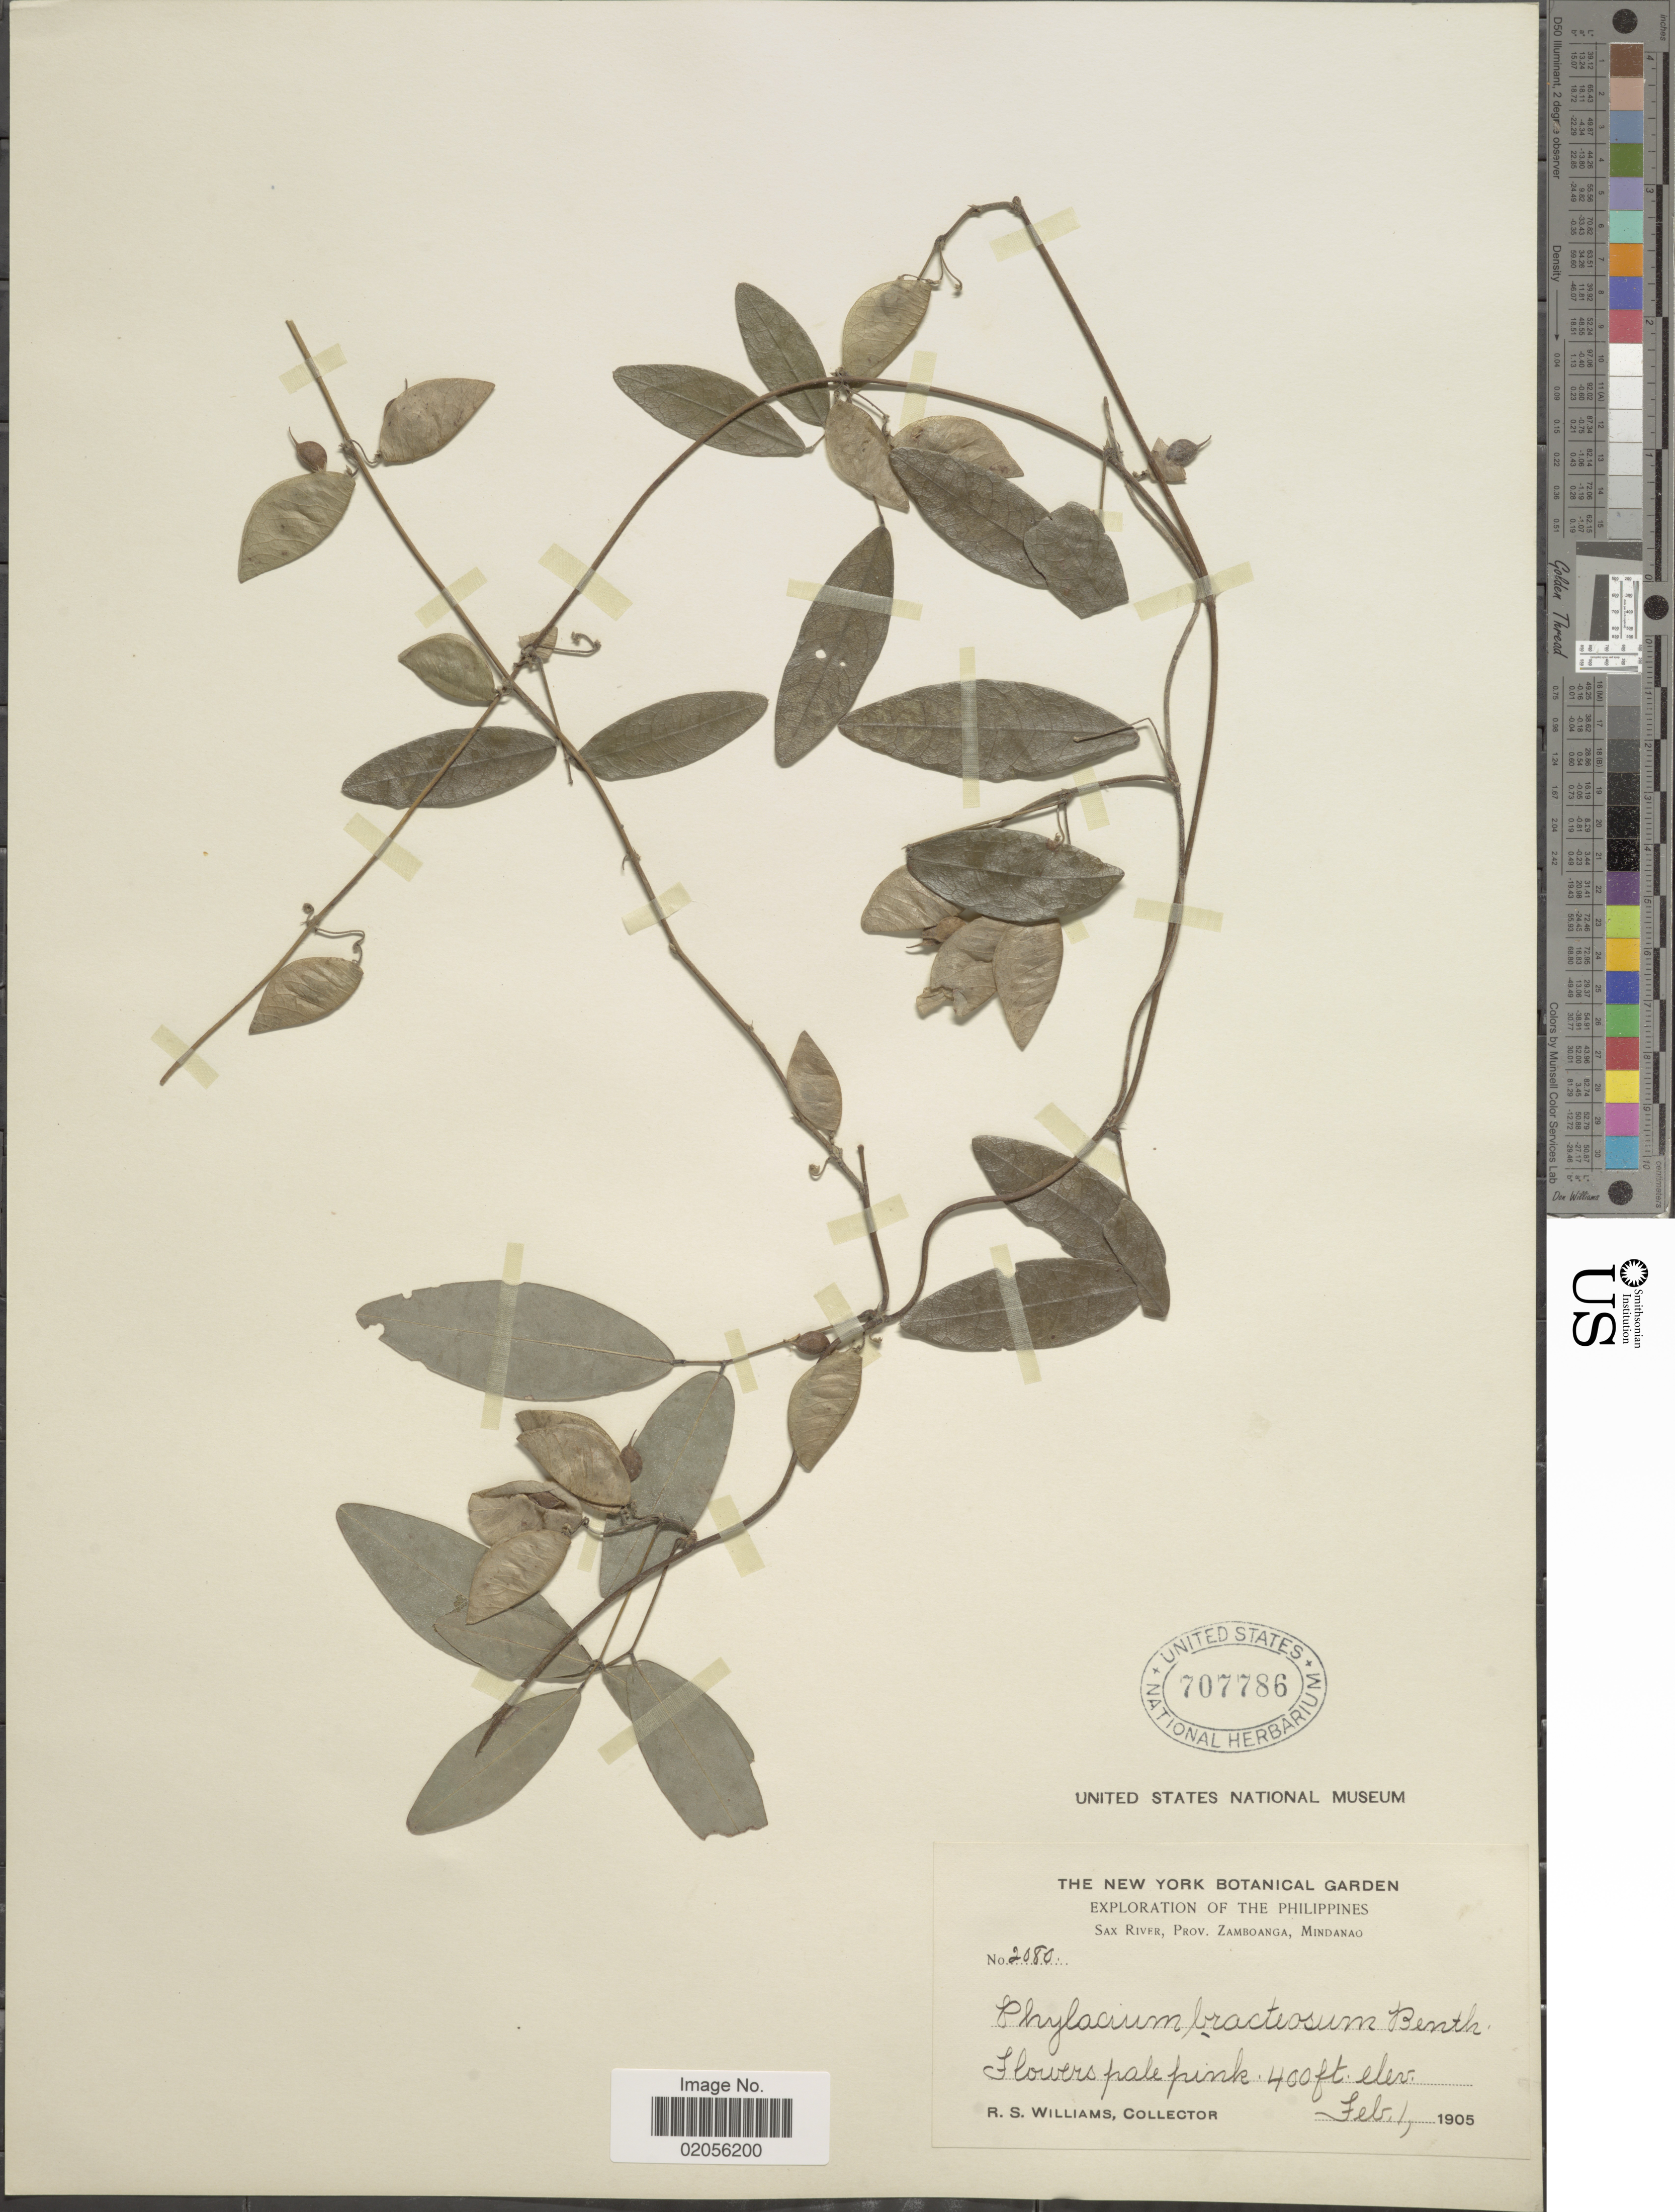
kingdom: Plantae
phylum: Tracheophyta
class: Magnoliopsida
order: Fabales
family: Fabaceae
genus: Phylacium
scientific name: Phylacium bracteosum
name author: Benn.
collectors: R. S. Williams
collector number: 2080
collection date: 1905-02-01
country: Philippines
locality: Sax River, Prov. Zamboanga, Mindanao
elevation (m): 122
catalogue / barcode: US 707786